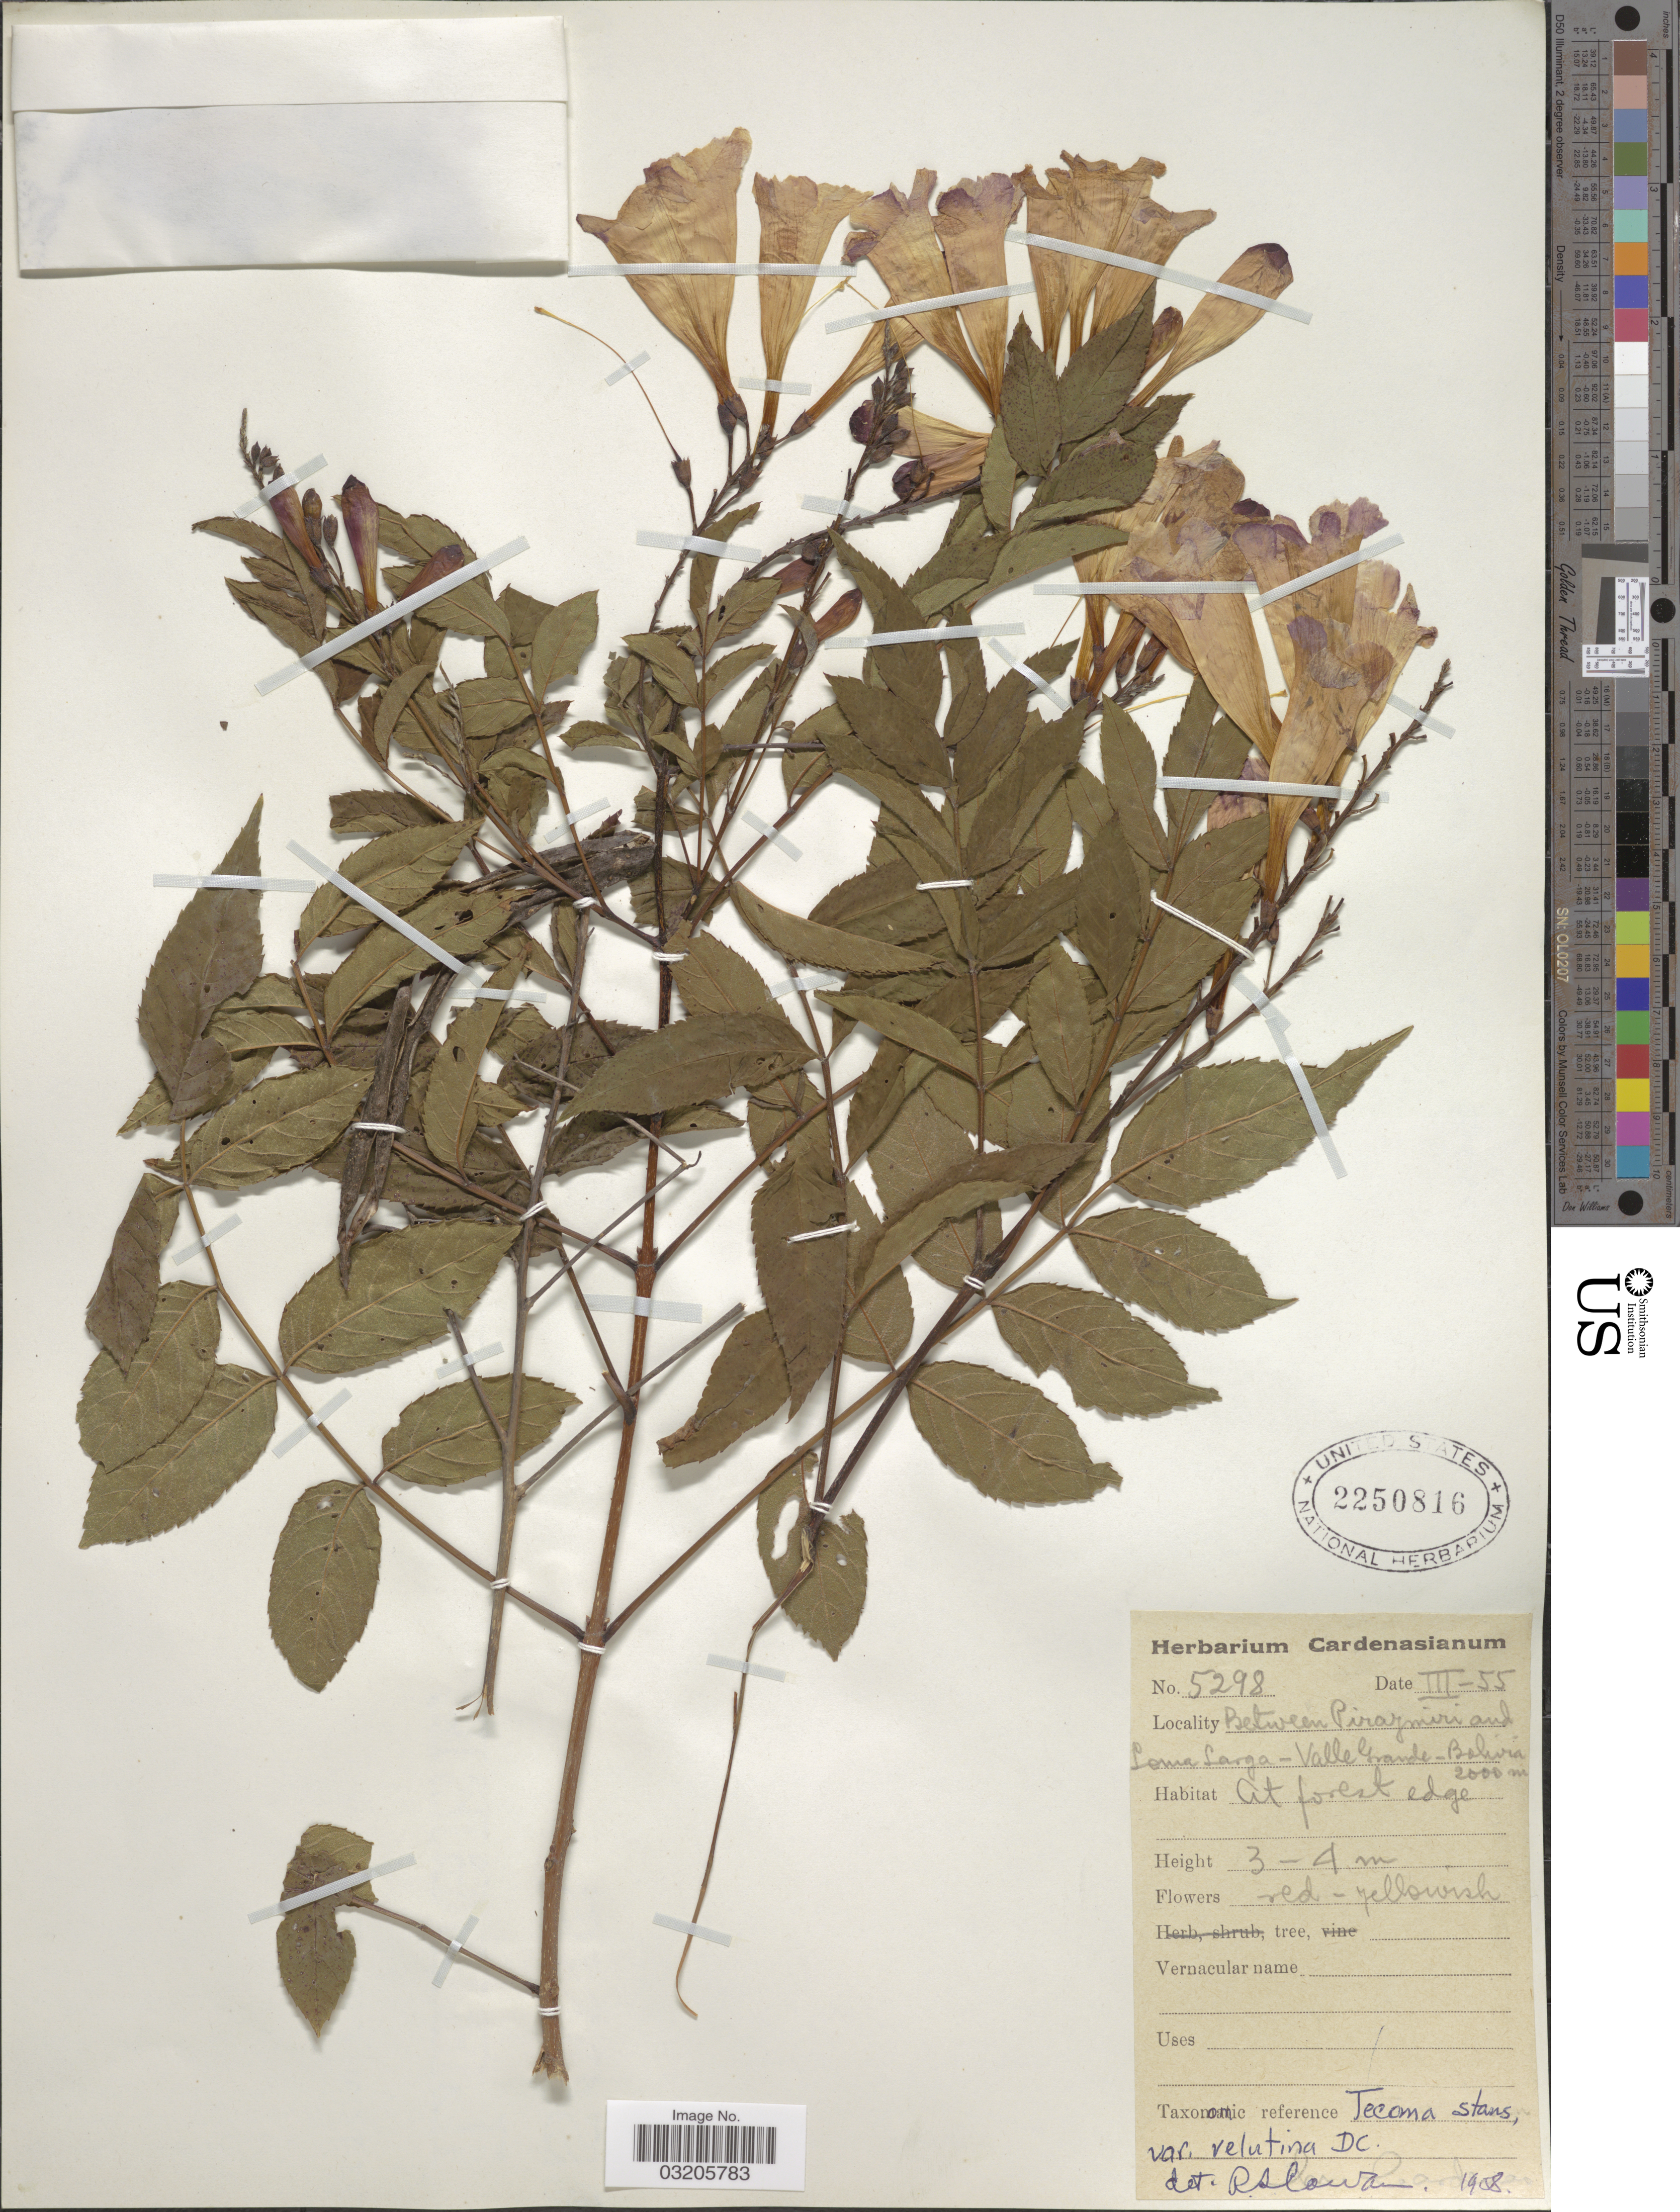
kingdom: Plantae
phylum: Tracheophyta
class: Magnoliopsida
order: Lamiales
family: Bignoniaceae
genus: Tecoma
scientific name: Tecoma stans var. velutina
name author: DC.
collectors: M. Cárdenas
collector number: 5298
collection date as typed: Transcribed d/m/y: /3/55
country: Bolivia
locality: Between Piraymiri and Loma Larga - Valle Grande.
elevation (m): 2000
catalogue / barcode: US 2250816